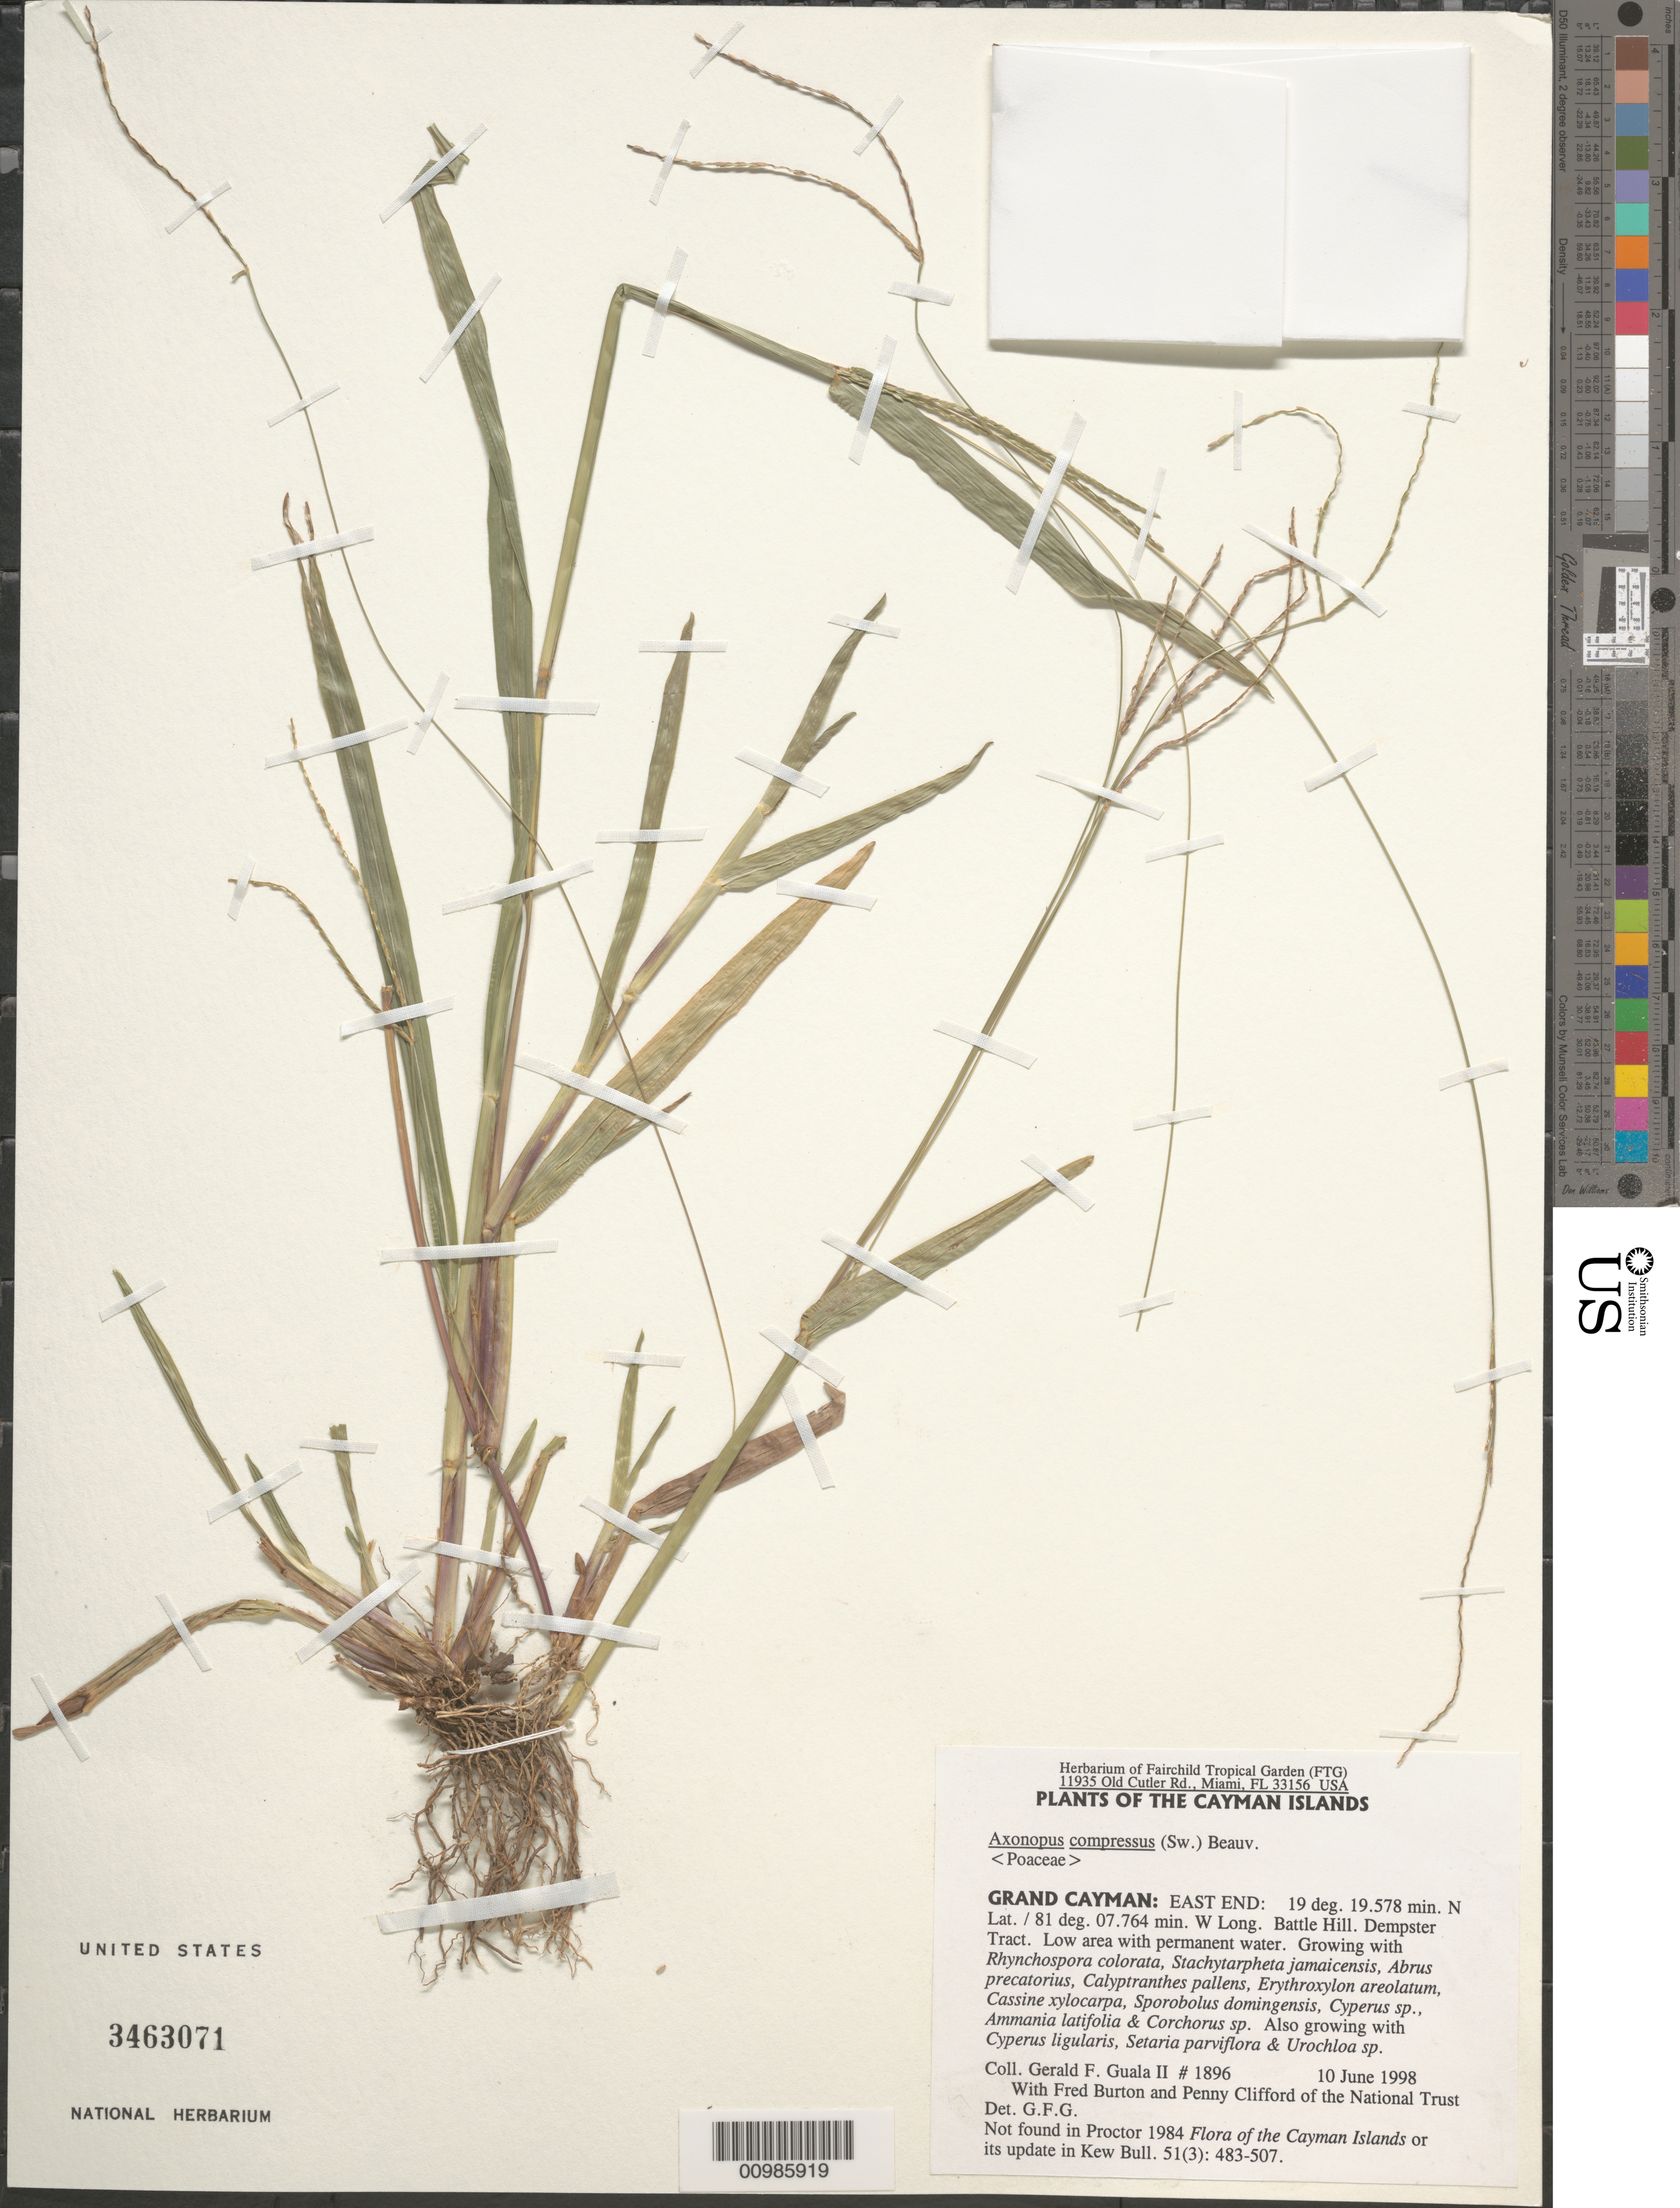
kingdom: Plantae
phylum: Tracheophyta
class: Liliopsida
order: Poales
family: Poaceae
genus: Axonopus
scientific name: Axonopus compressus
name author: (Sw.) P. Beauv.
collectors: G. Guala, F. Burton & P. Clifford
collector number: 1896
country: Cayman Islands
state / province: Eastern Dist.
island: Grand Cayman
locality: Battle Hill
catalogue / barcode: US 3463071